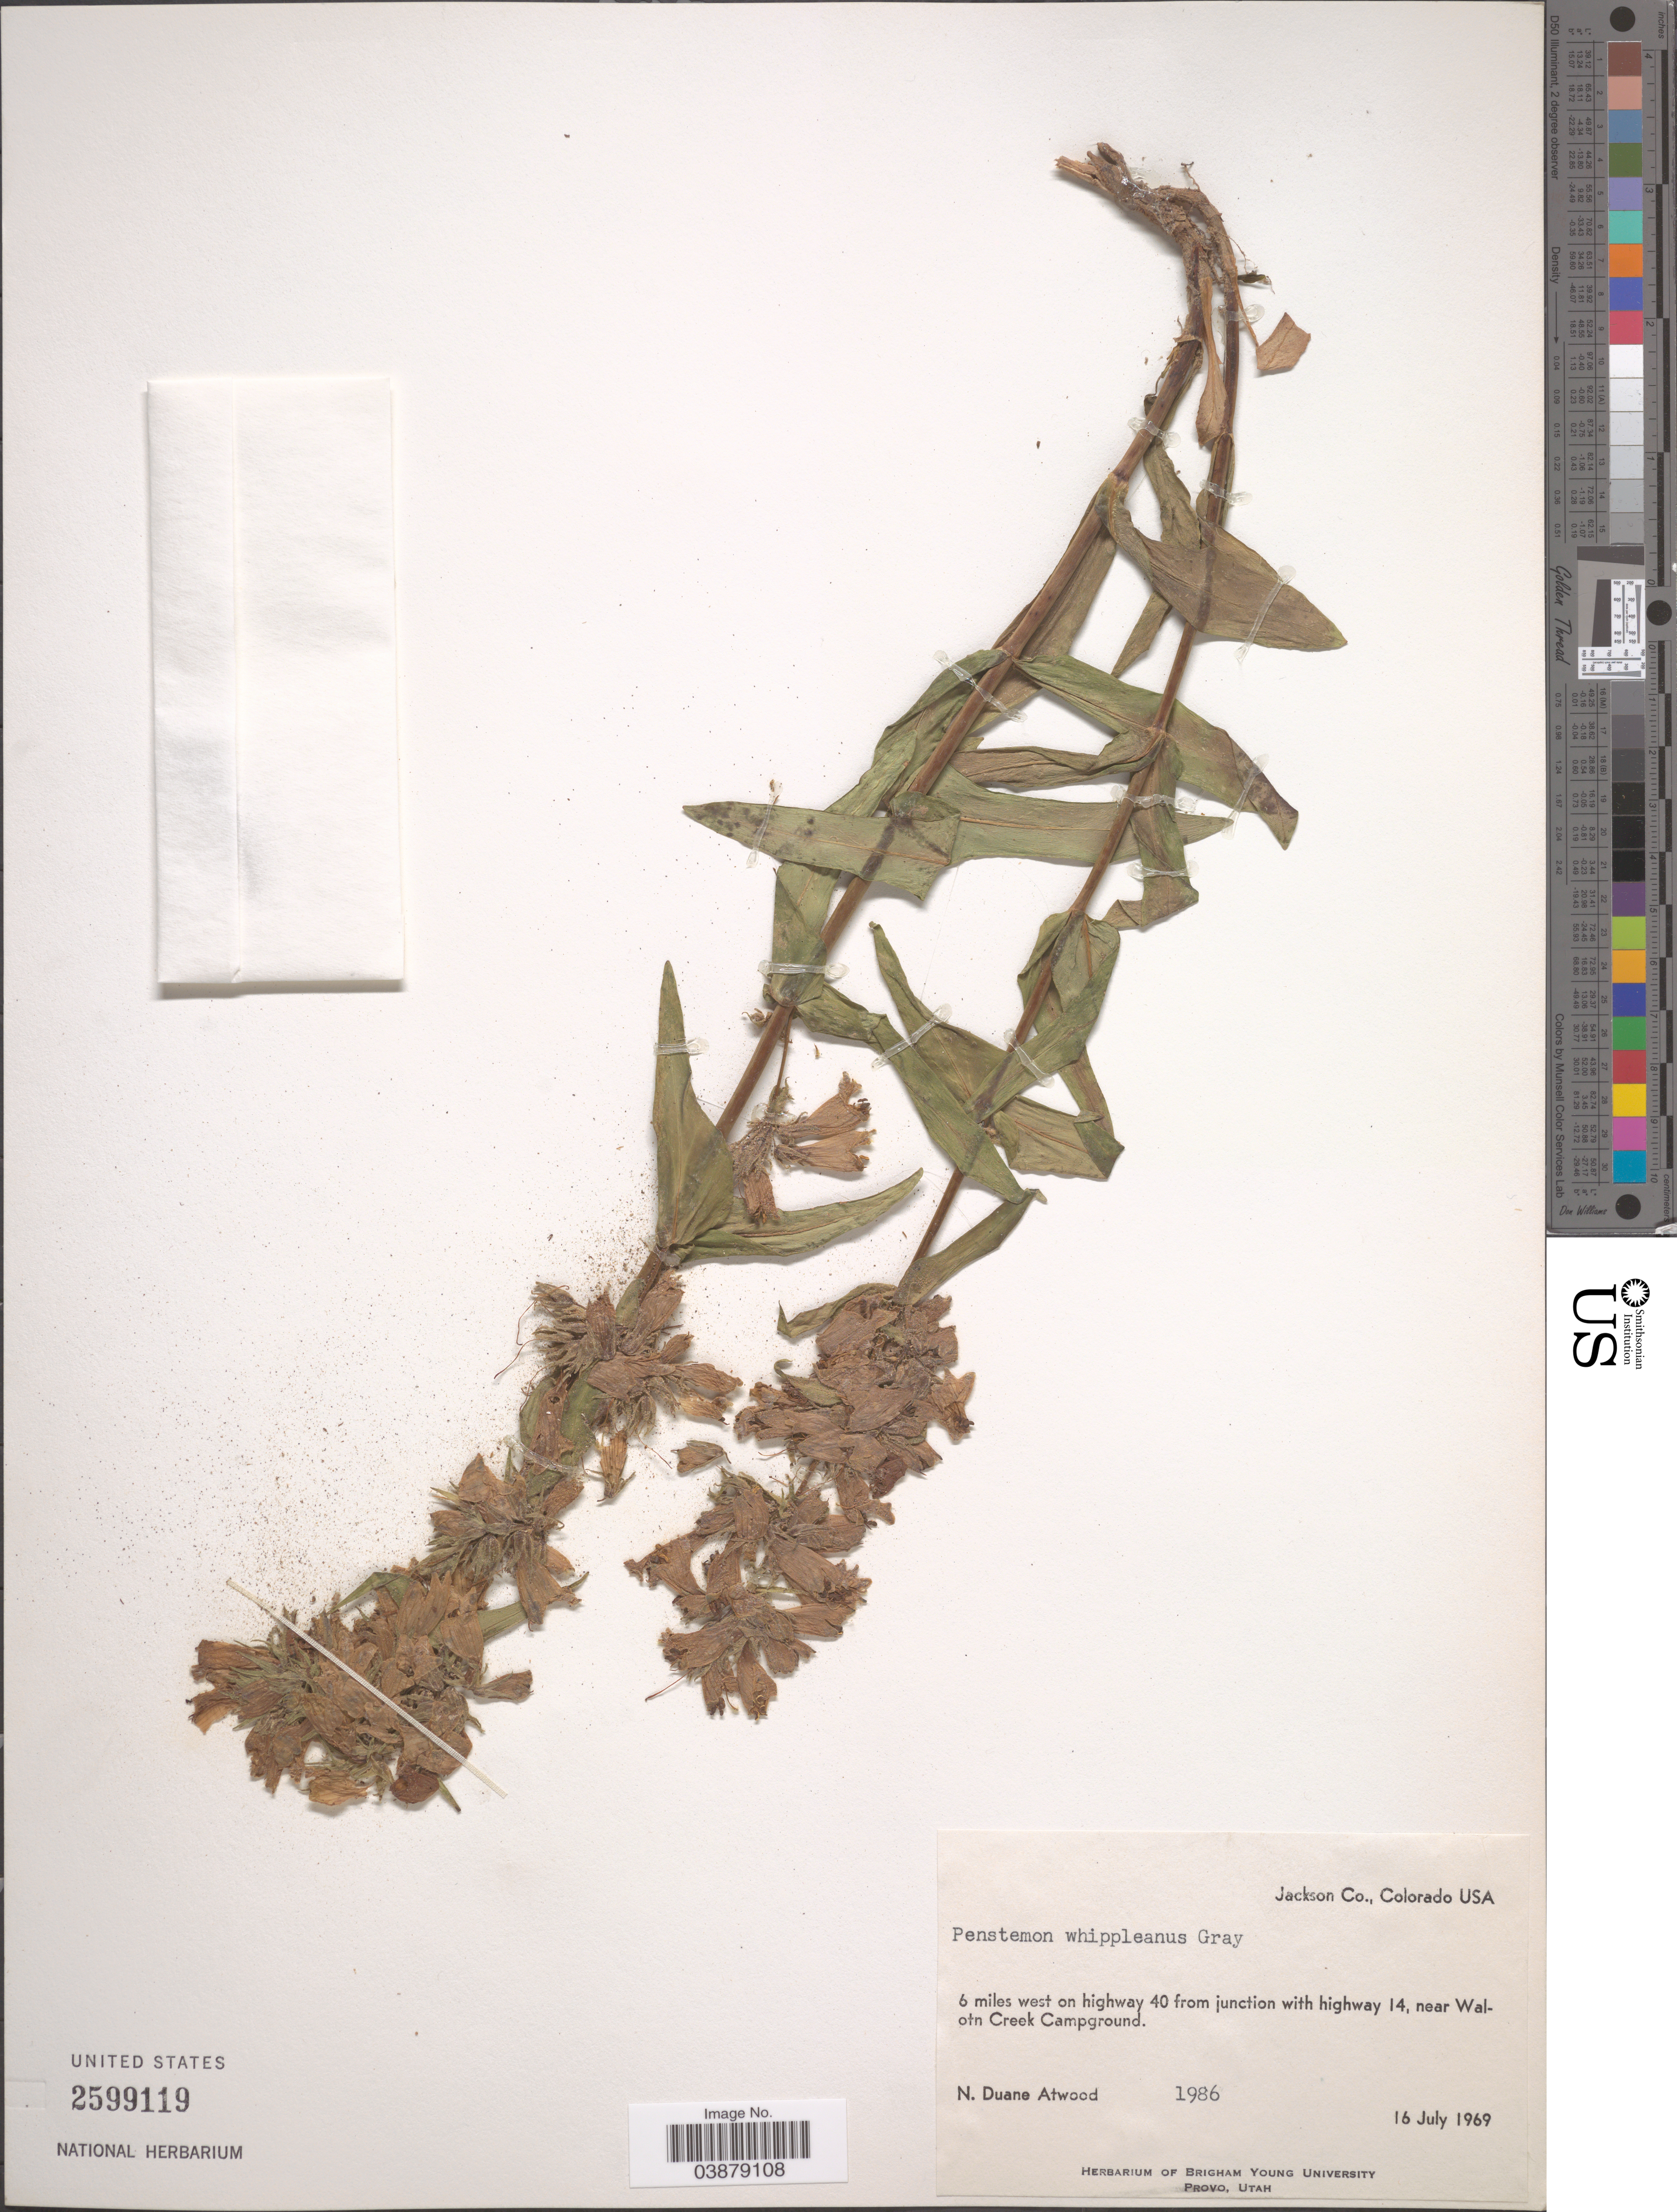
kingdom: Plantae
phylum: Tracheophyta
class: Magnoliopsida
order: Lamiales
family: Plantaginaceae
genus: Penstemon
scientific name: Penstemon whippleanus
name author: A. Gray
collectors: N. Atwood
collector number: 1986?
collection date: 1969-07-16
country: United States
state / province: Colorado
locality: Jackson Co. 6 miles west on highway 40 from junction with highway 14, near Walotn Creek Campground.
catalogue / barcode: US 2599119